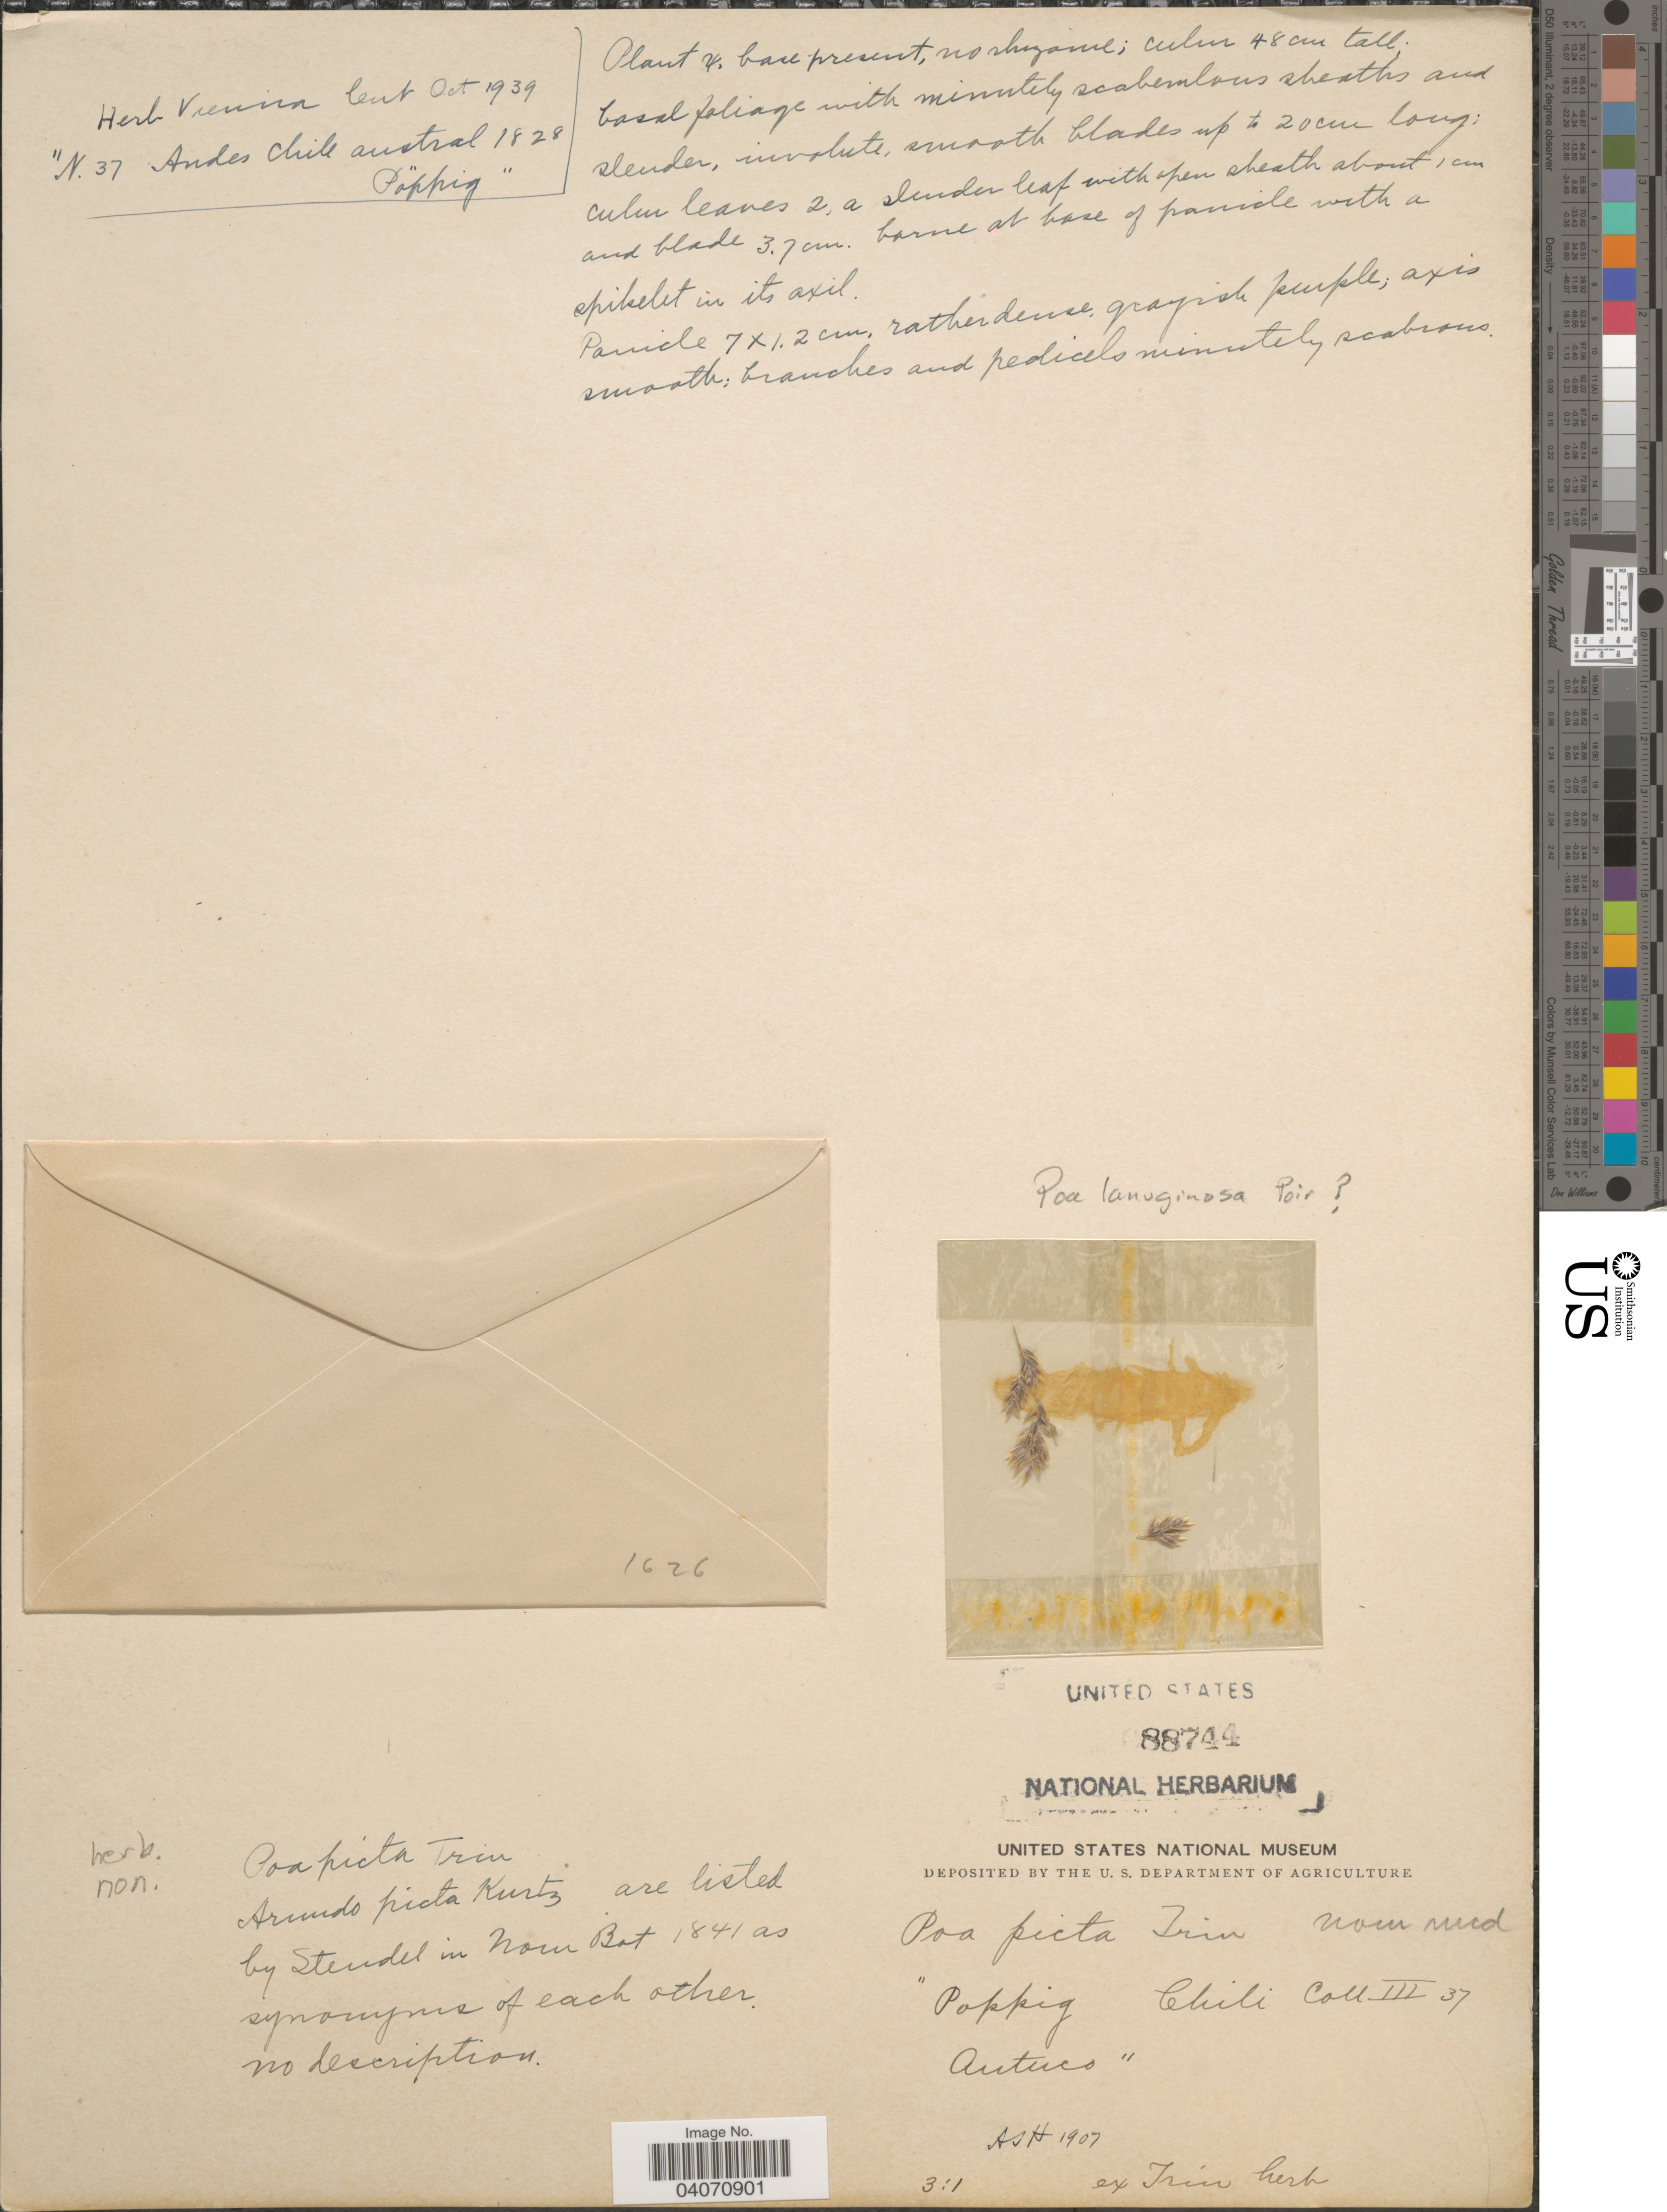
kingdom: Plantae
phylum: Tracheophyta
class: Liliopsida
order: Poales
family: Poaceae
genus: Poa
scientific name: Poa lanuginosa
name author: Poir.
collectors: -. Poppig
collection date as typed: Transcribed d/m/y: /3/37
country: Chile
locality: Antuco.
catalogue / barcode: US 88744